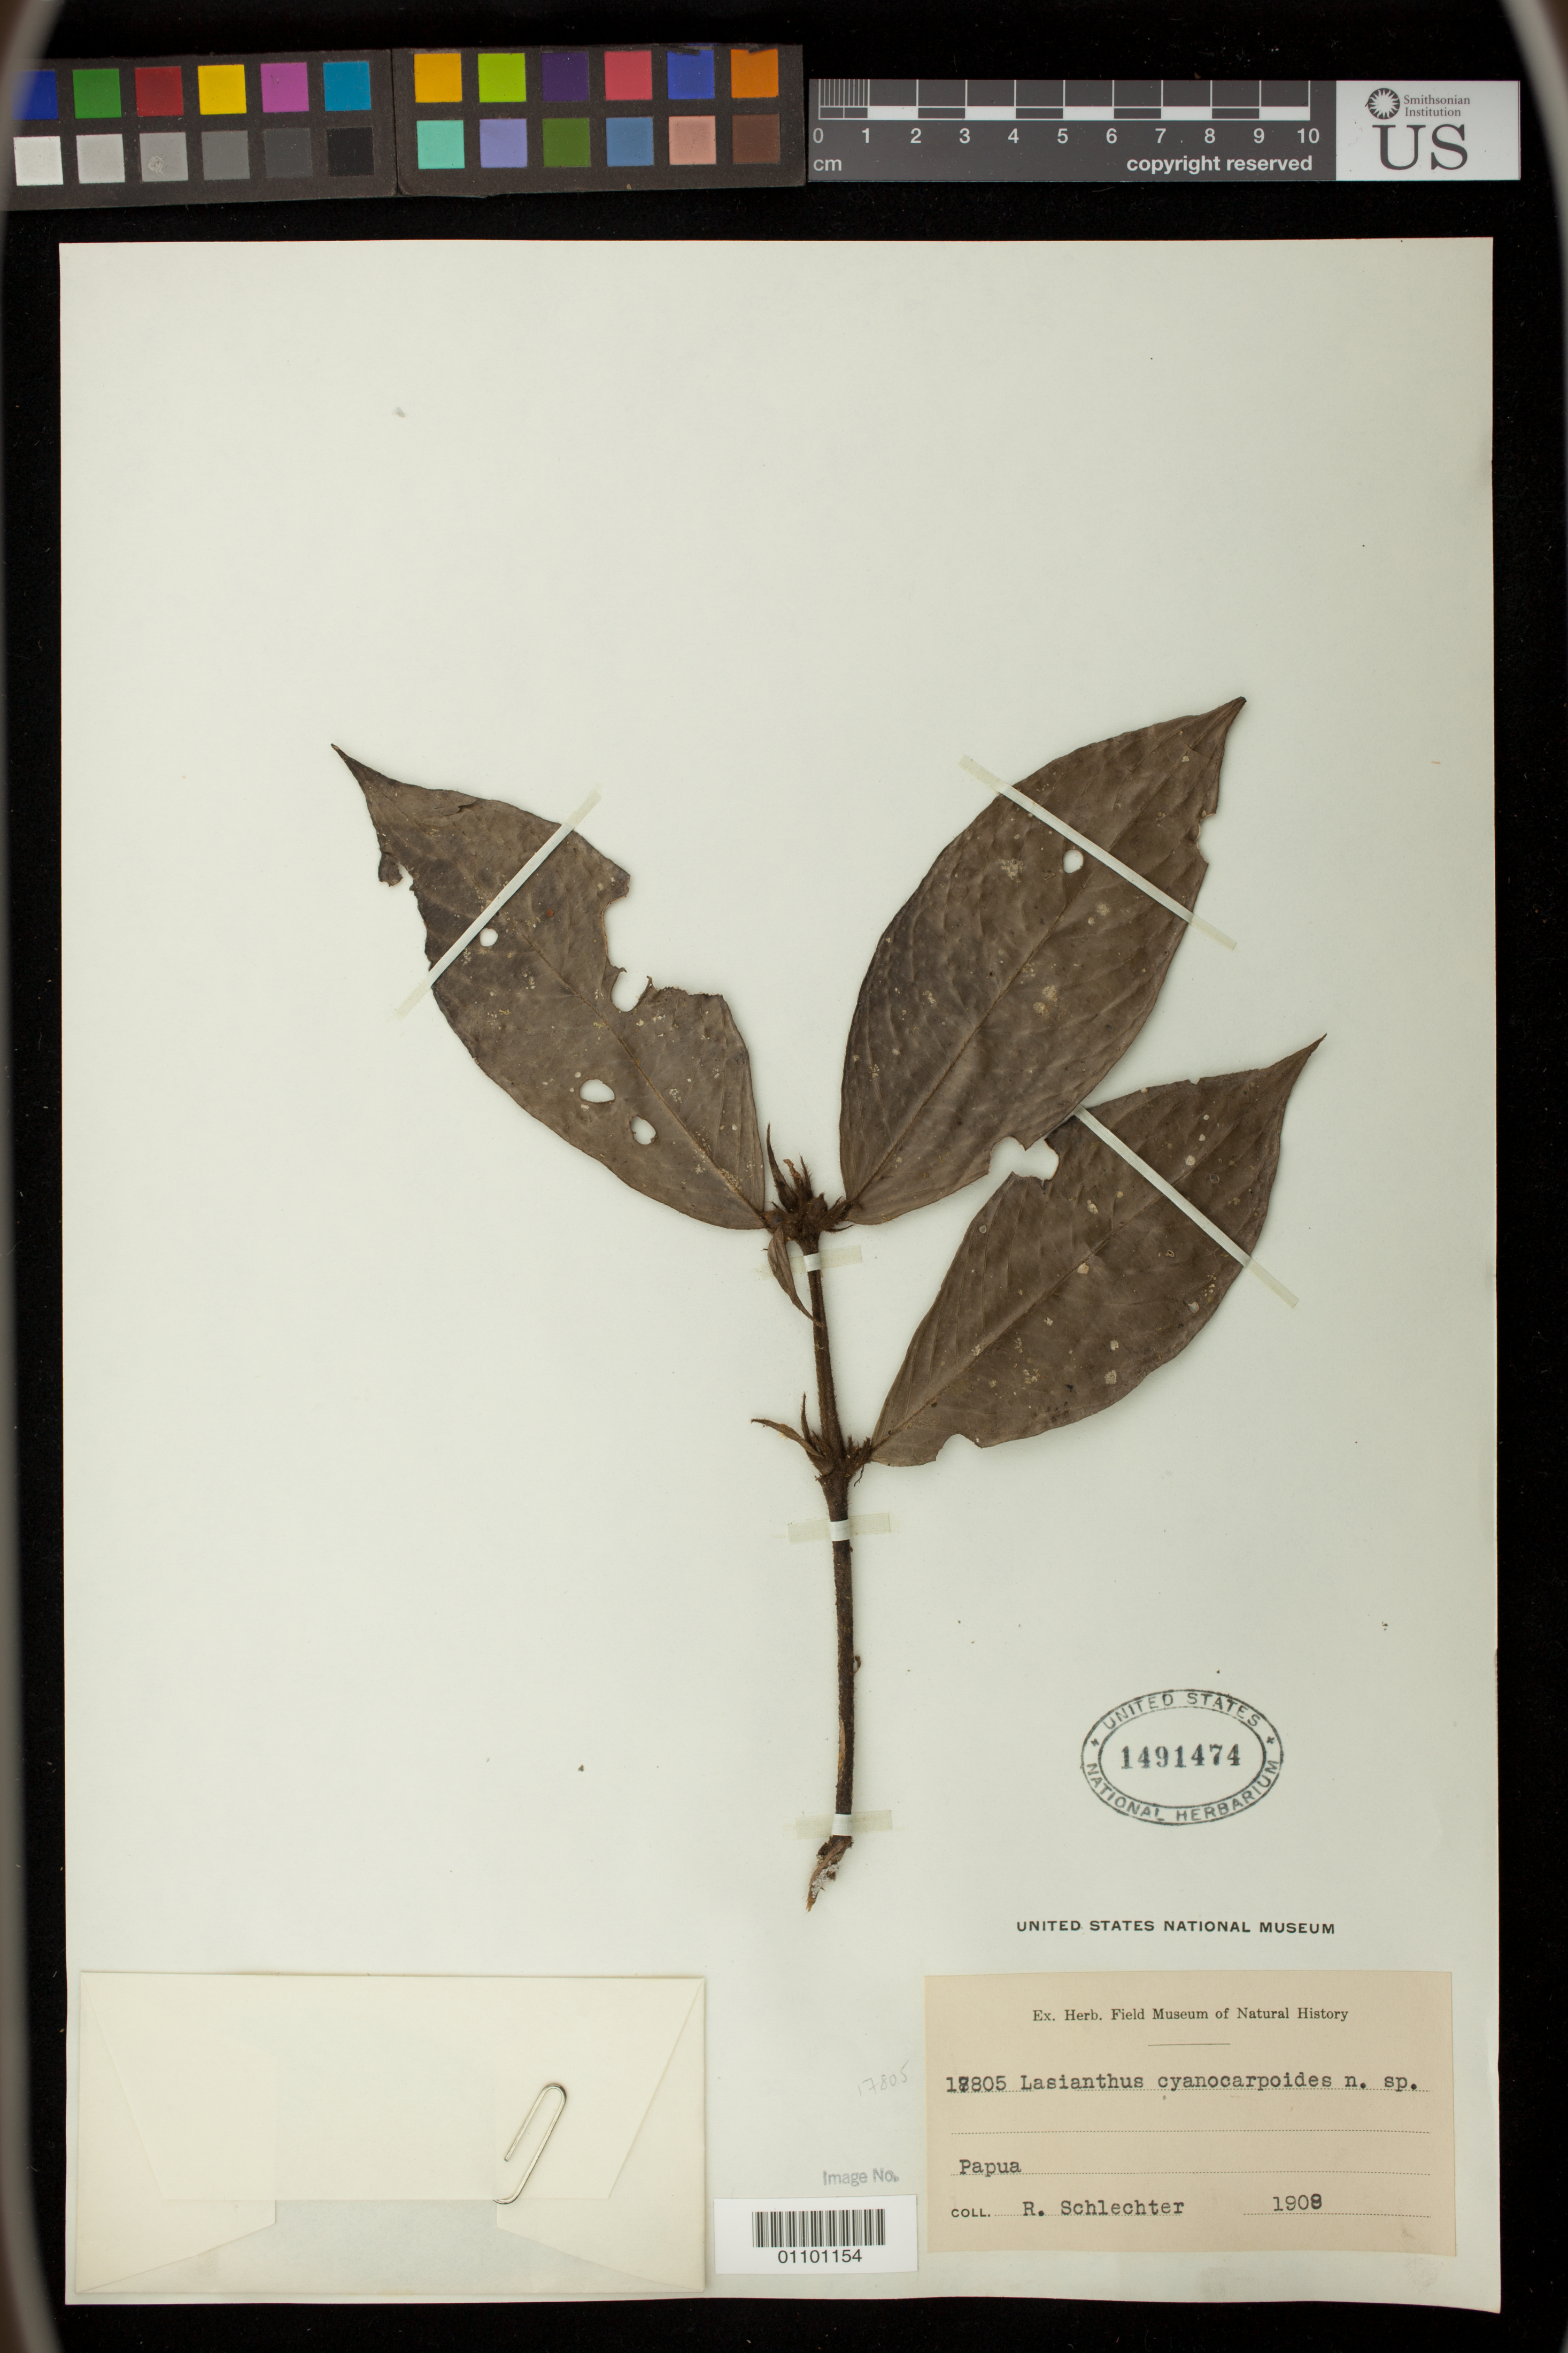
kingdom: Plantae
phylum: Tracheophyta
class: Magnoliopsida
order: Gentianales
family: Rubiaceae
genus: Lasianthus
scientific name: Lasianthus cyanocarpoides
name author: Valeton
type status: Isotype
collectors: F. R. R. Schlechter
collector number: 17805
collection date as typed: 1908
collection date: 1908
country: Papua New Guinea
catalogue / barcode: US 1491474